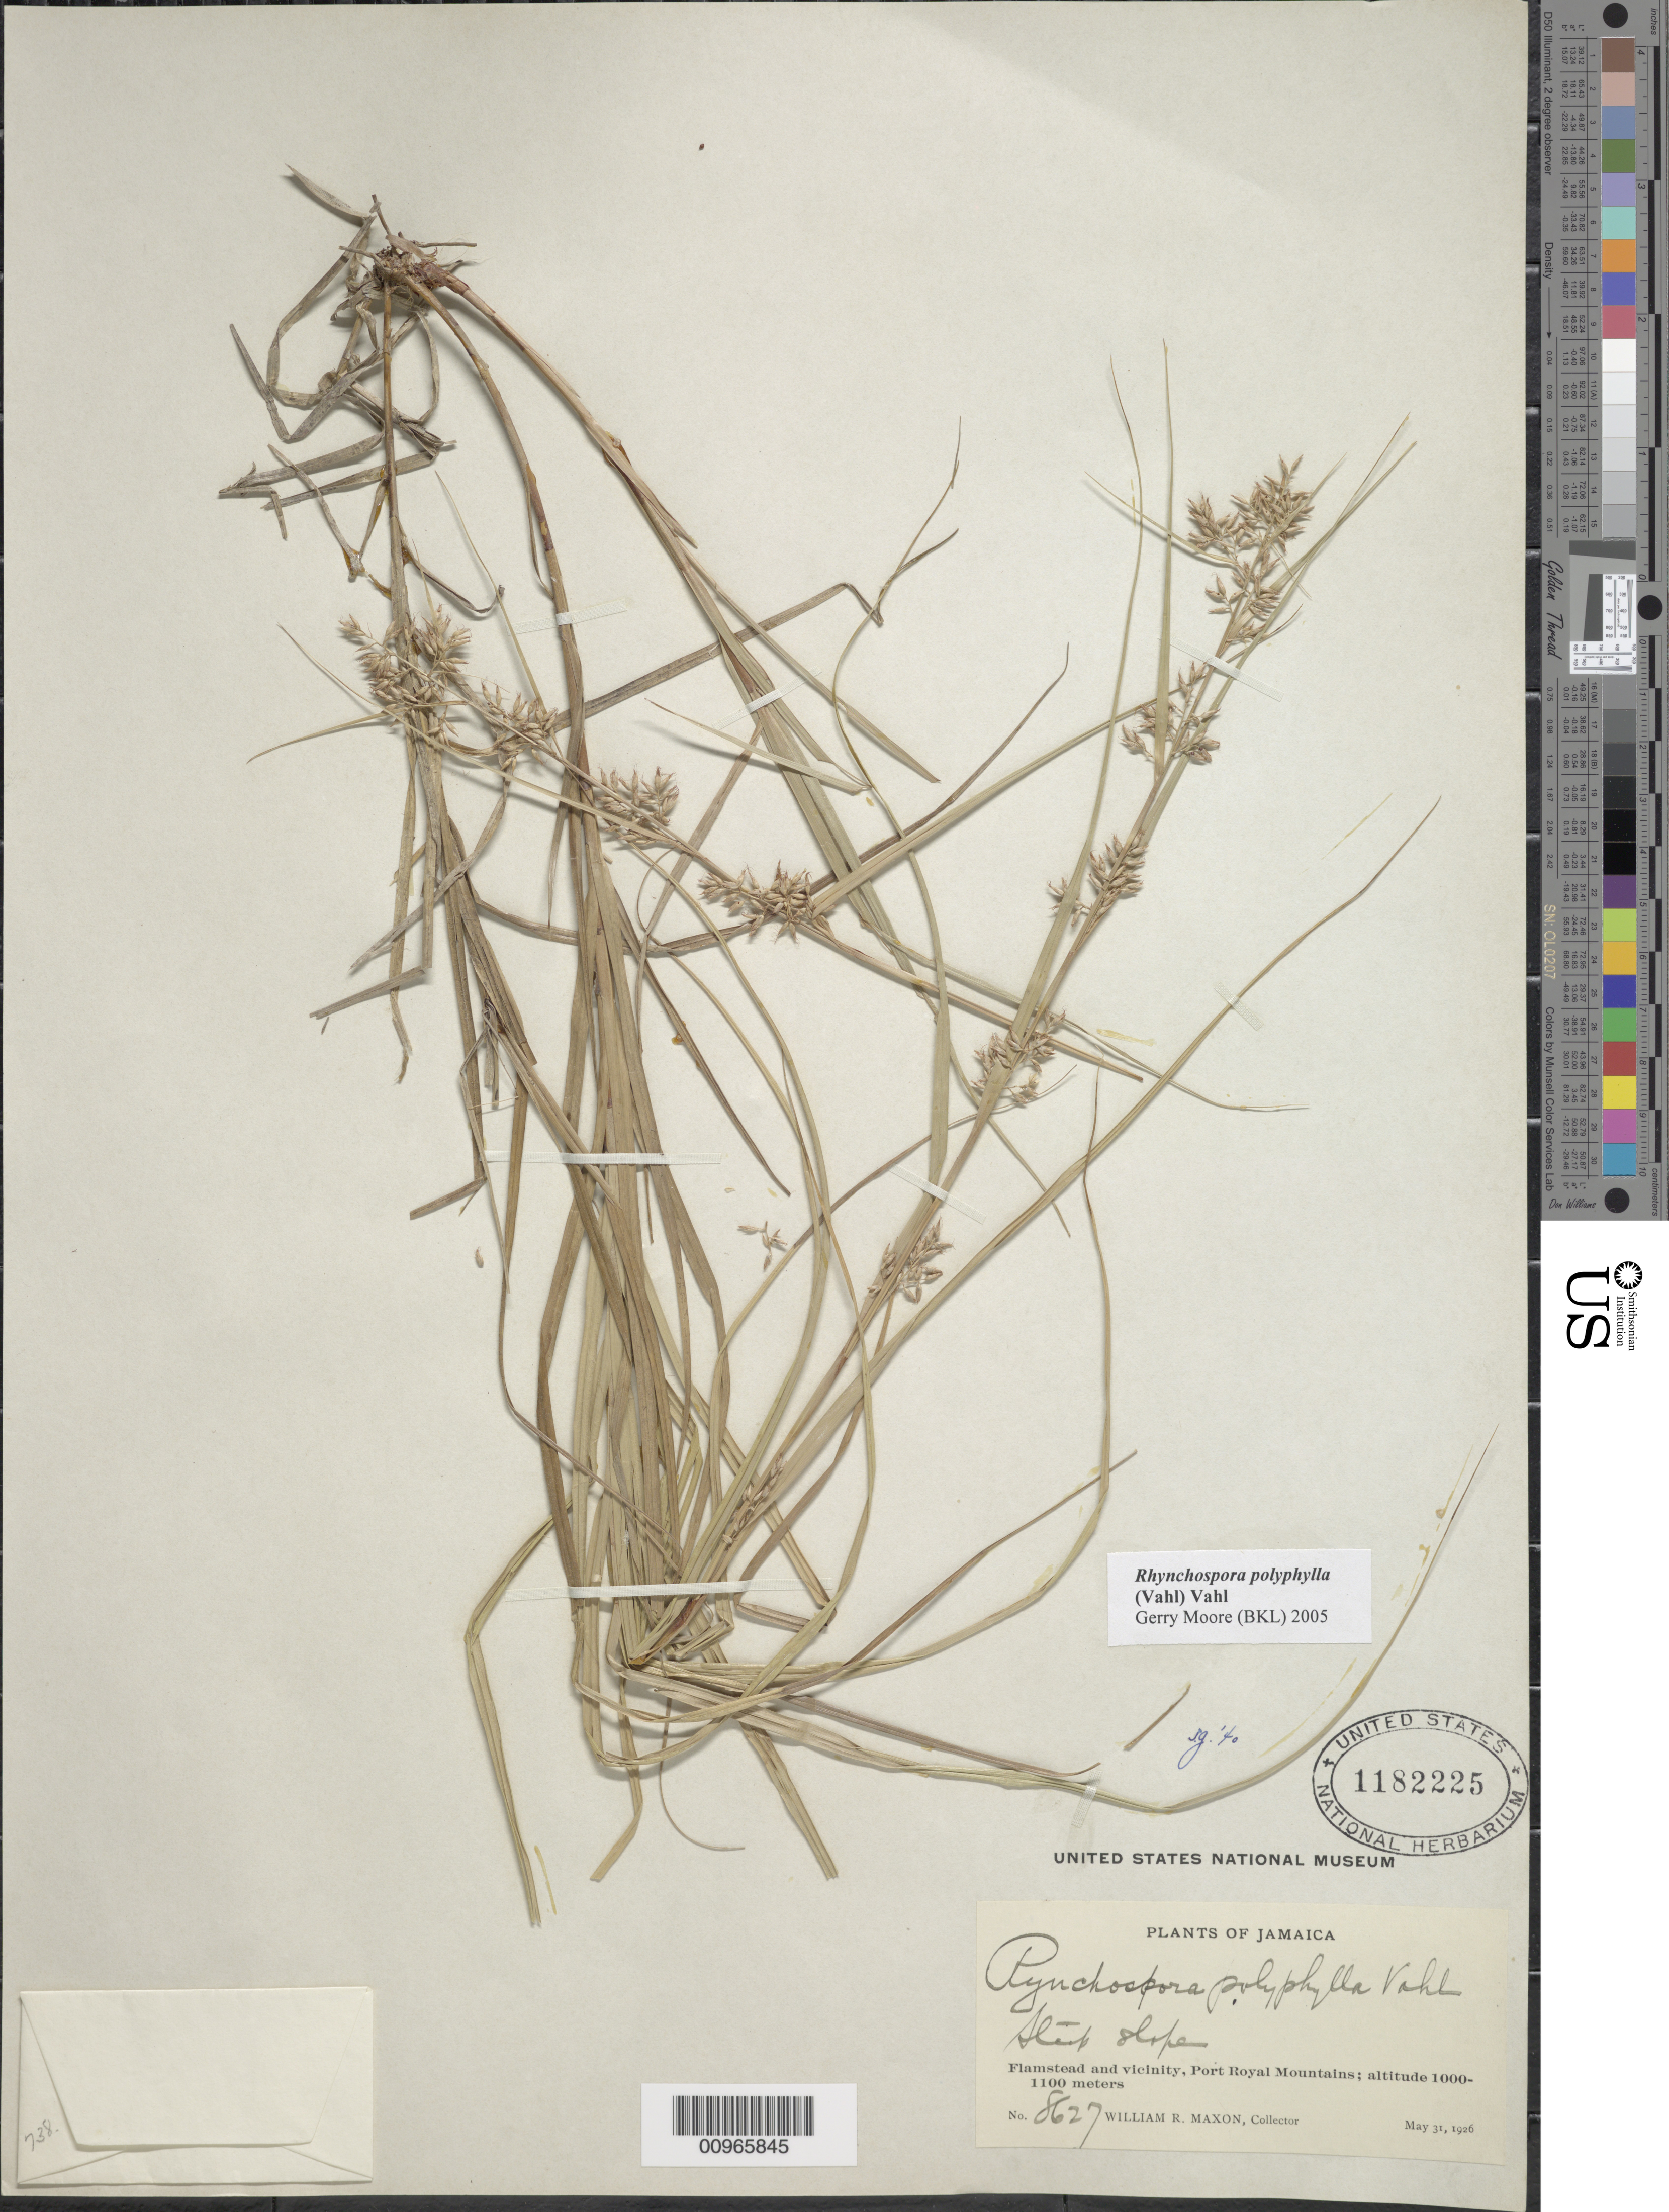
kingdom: Plantae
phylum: Tracheophyta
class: Liliopsida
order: Poales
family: Cyperaceae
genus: Rhynchospora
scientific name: Rhynchospora polyphylla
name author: (Vahl) Vahl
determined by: Moore, G.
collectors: W. R. Maxon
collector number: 8627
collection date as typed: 31 May 1926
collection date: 1926-05-31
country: Jamaica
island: Jamaica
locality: Flamstead and vicinity, Port Royal Mountains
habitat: Steep slope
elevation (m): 1000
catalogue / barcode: US 1182225